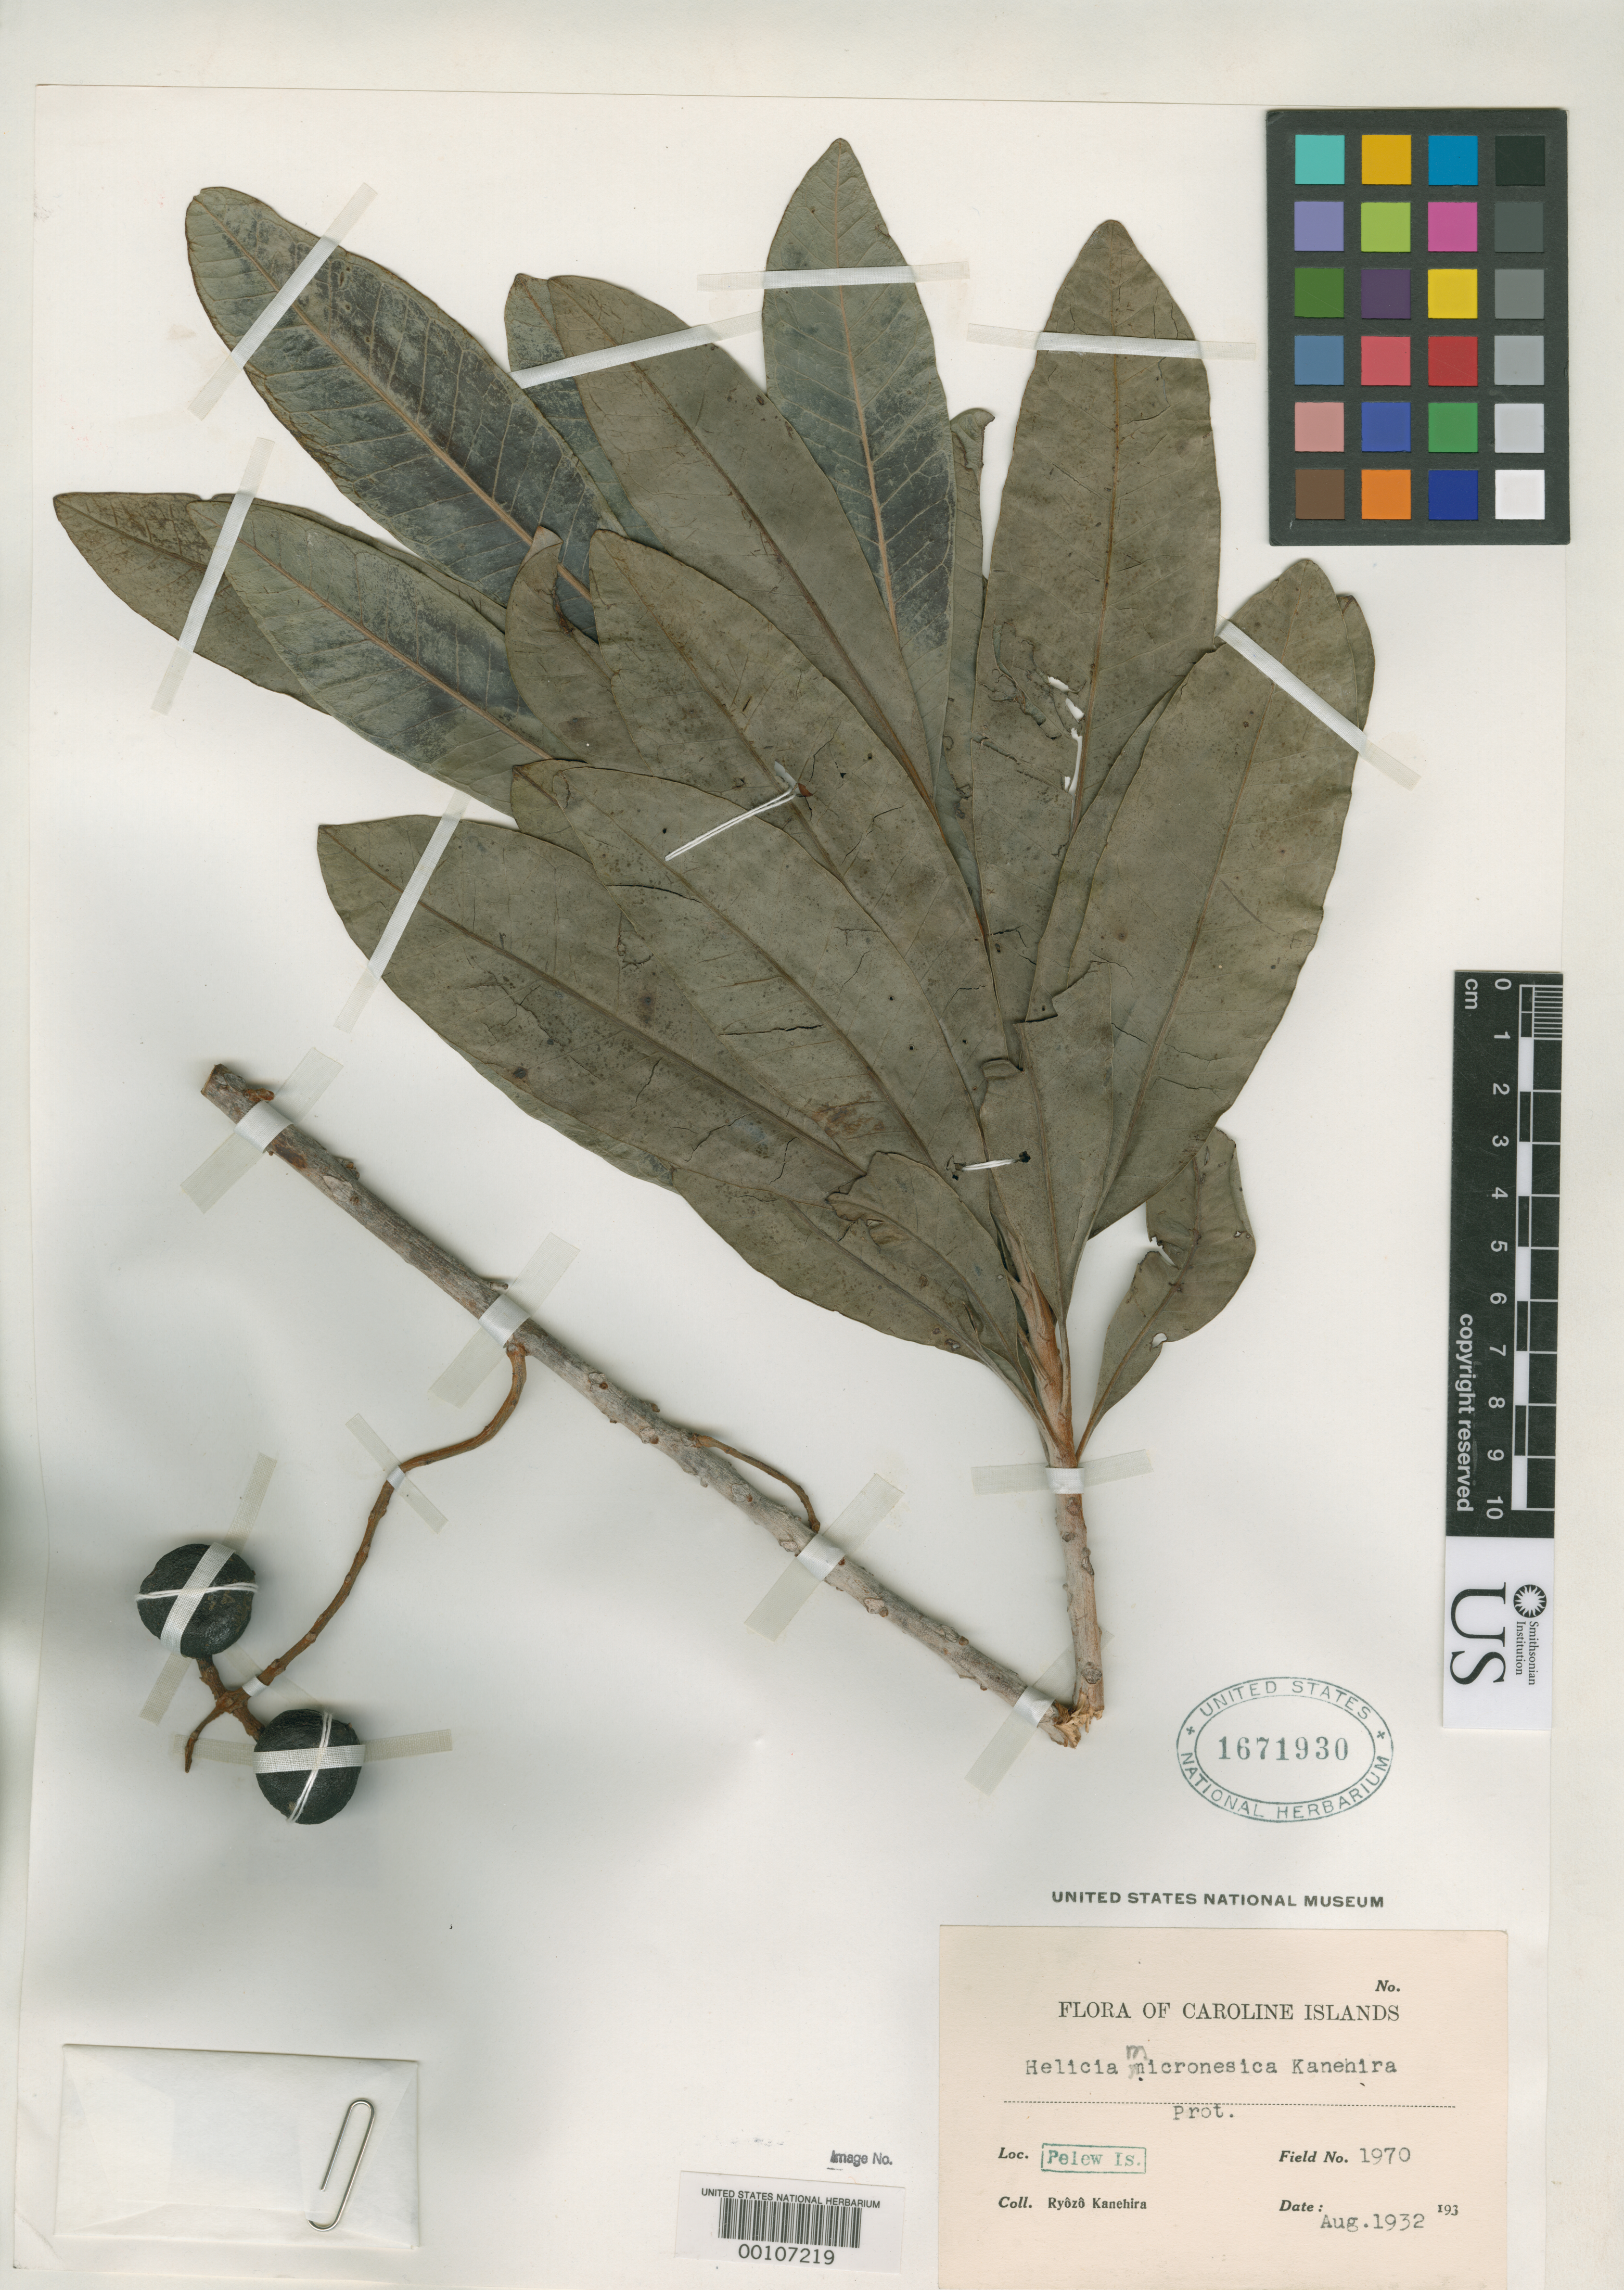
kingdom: Plantae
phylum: Tracheophyta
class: Magnoliopsida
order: Proteales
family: Proteaceae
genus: Helicia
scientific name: Helicia micronesica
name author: Kaneh.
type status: Type Fragment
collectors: R. Kanehira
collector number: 1970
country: Palau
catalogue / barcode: US 1671930